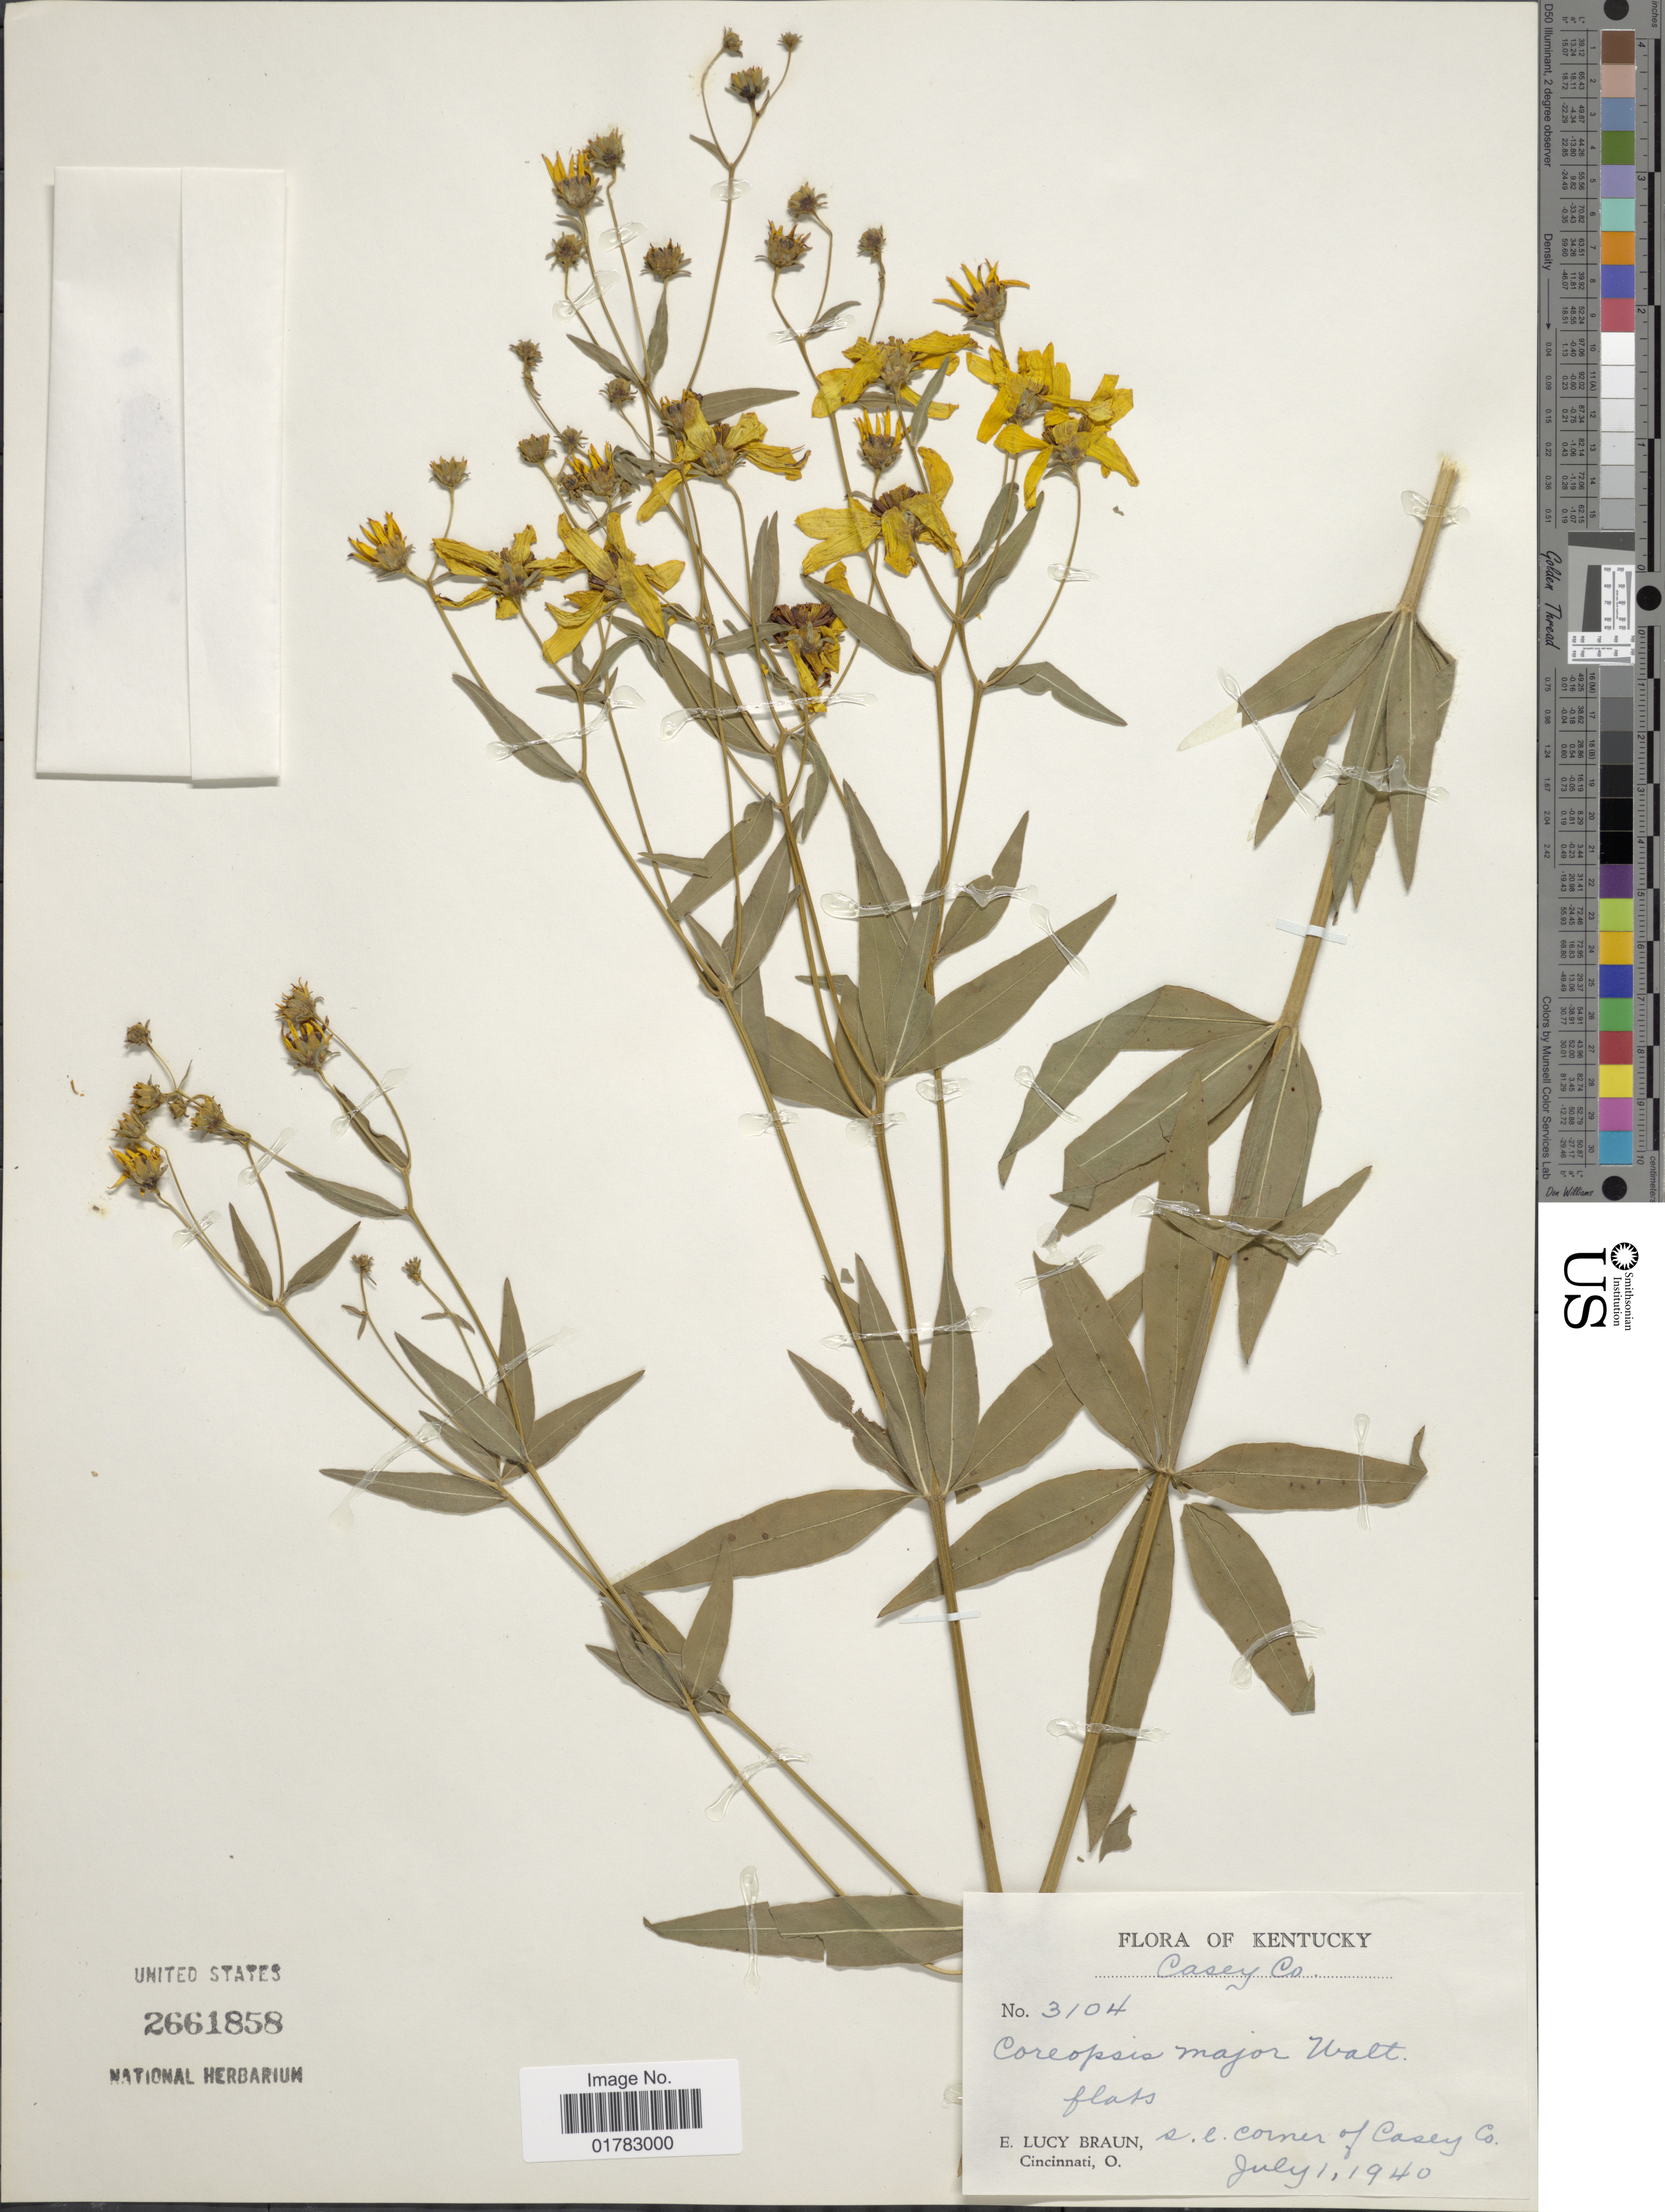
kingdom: Plantae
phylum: Tracheophyta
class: Magnoliopsida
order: Asterales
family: Asteraceae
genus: Coreopsis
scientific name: Coreopsis major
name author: Walter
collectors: E. L. Braun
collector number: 3104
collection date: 1940-07-01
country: United States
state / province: Kentucky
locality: S. e. corner of Casey Co.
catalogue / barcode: US 2661858